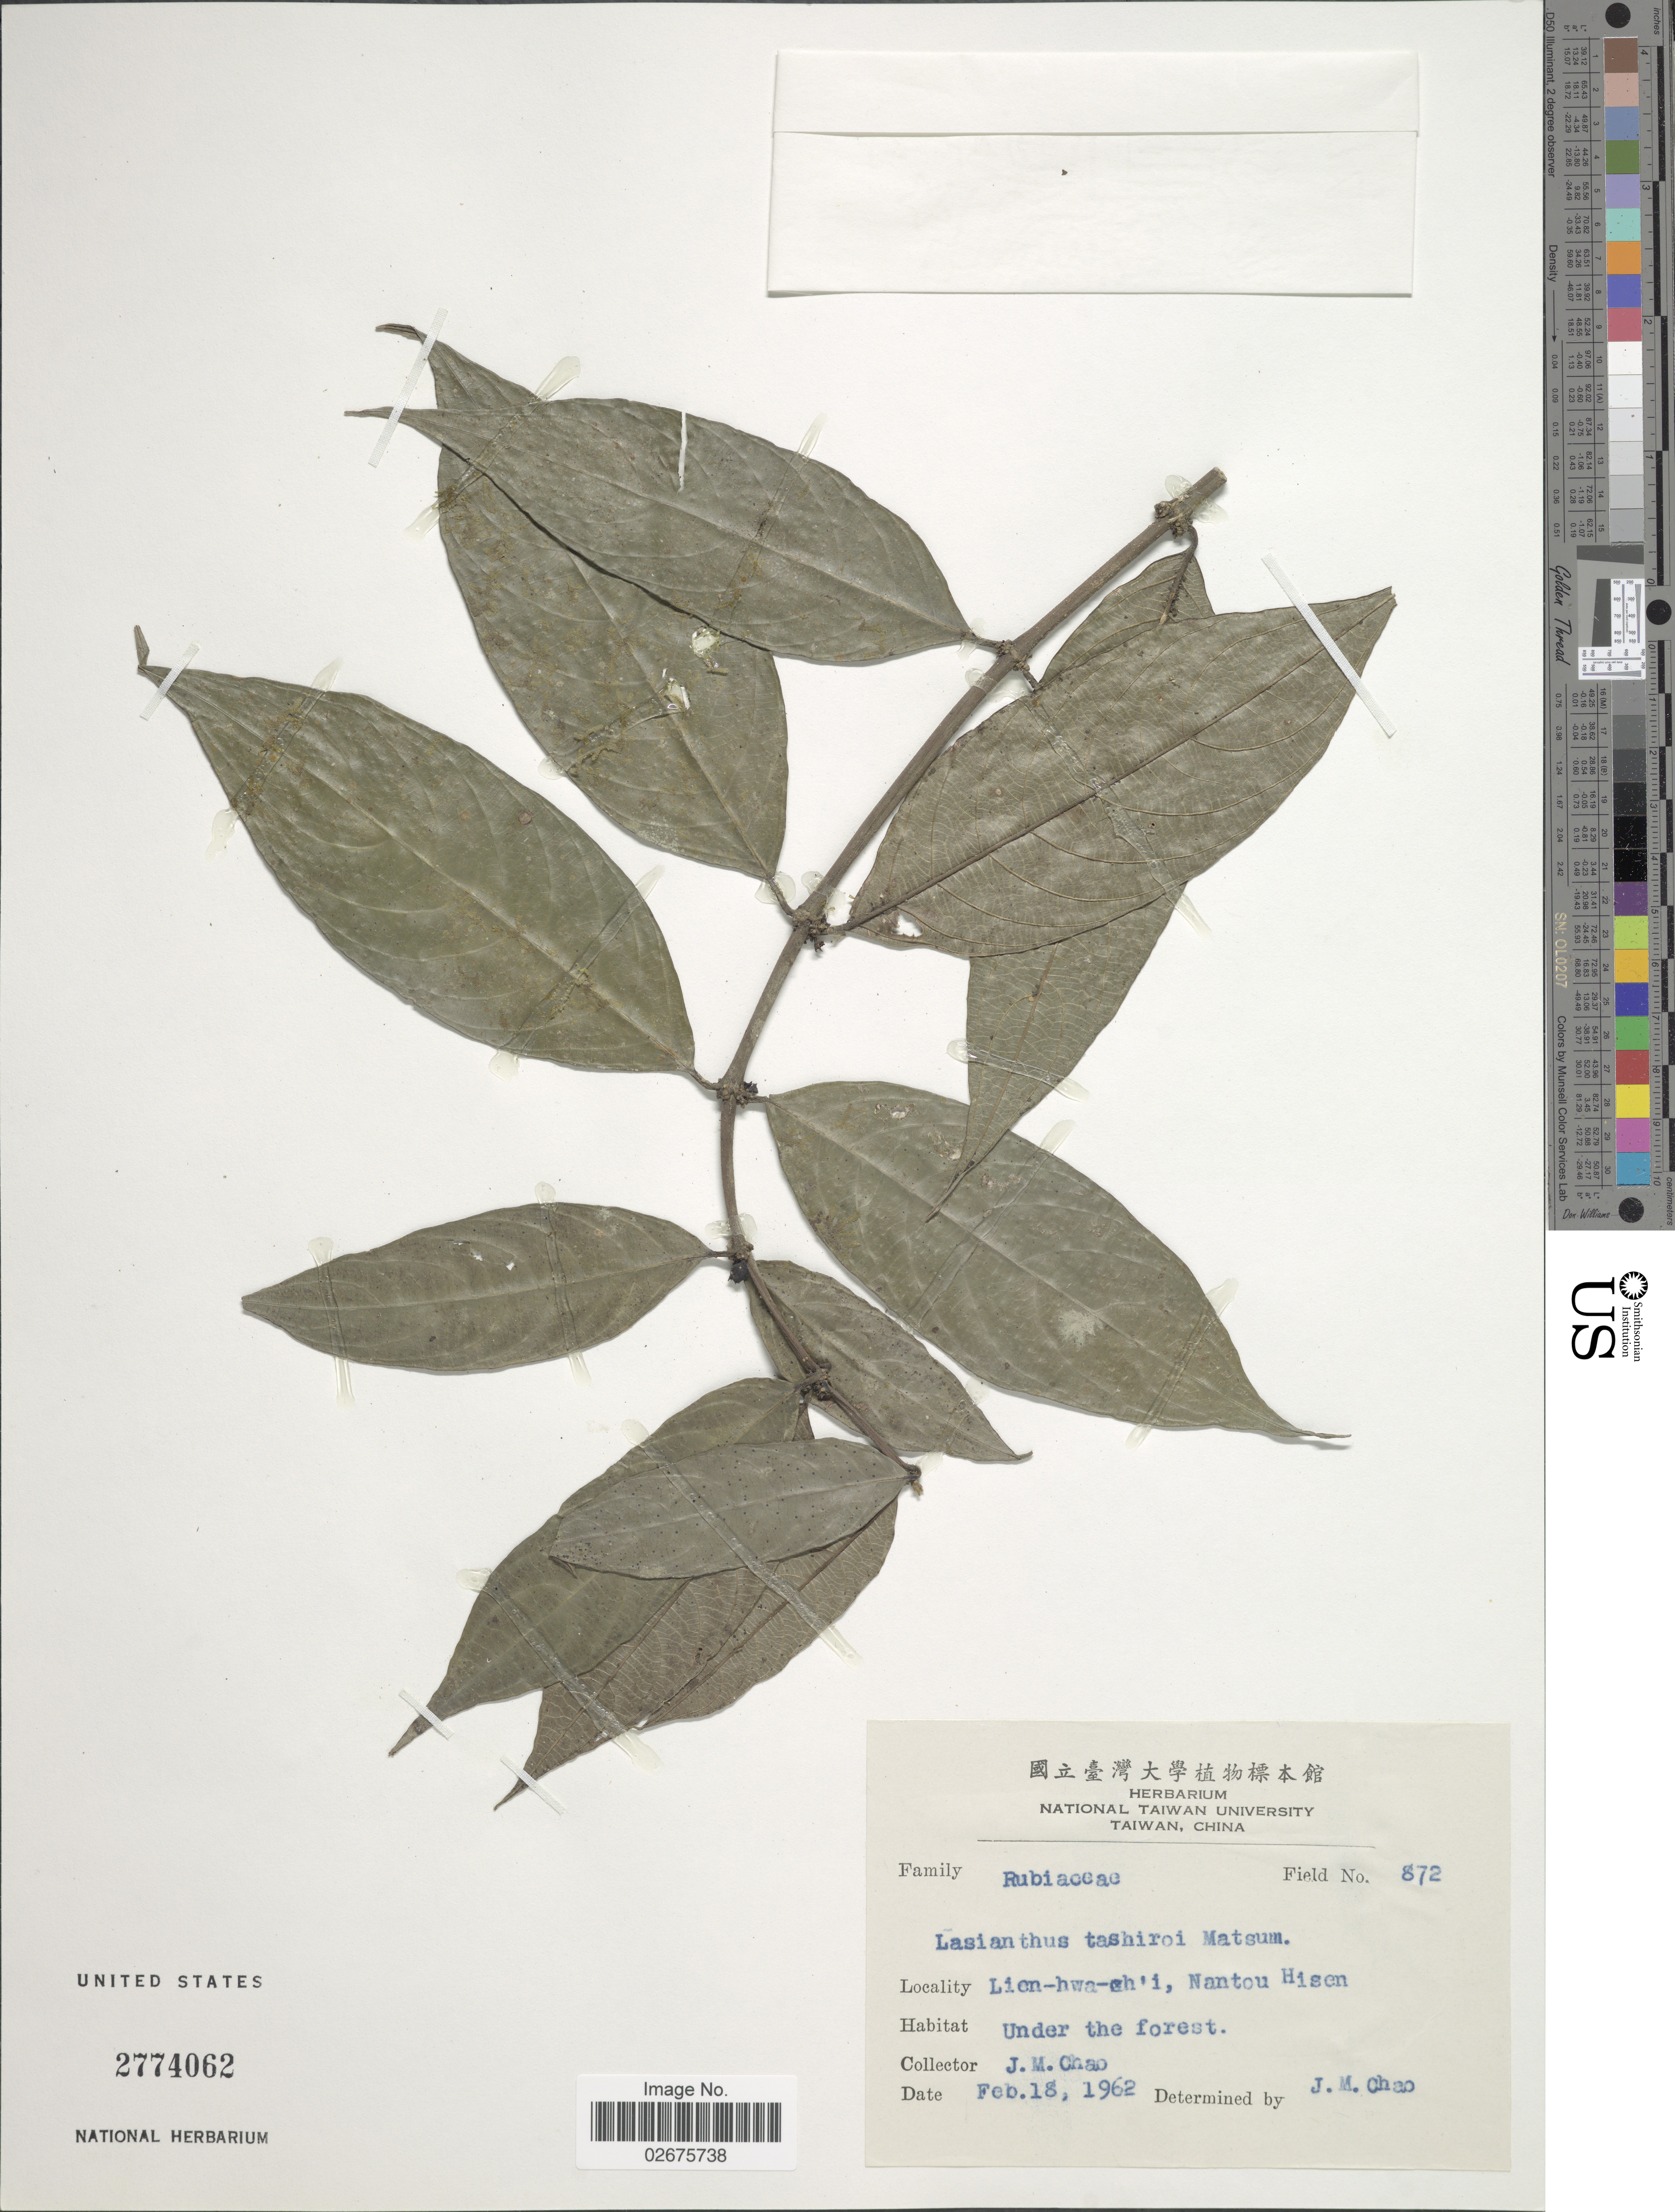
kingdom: Plantae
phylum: Tracheophyta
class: Magnoliopsida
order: Gentianales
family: Rubiaceae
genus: Lasianthus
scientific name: Lasianthus fordii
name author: Hance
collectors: J. Chao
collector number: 872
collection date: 1962-02-18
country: Taiwan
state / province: Nantou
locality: Lien-hwa-chi' i, Nantou Hsien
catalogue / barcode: US 2774062